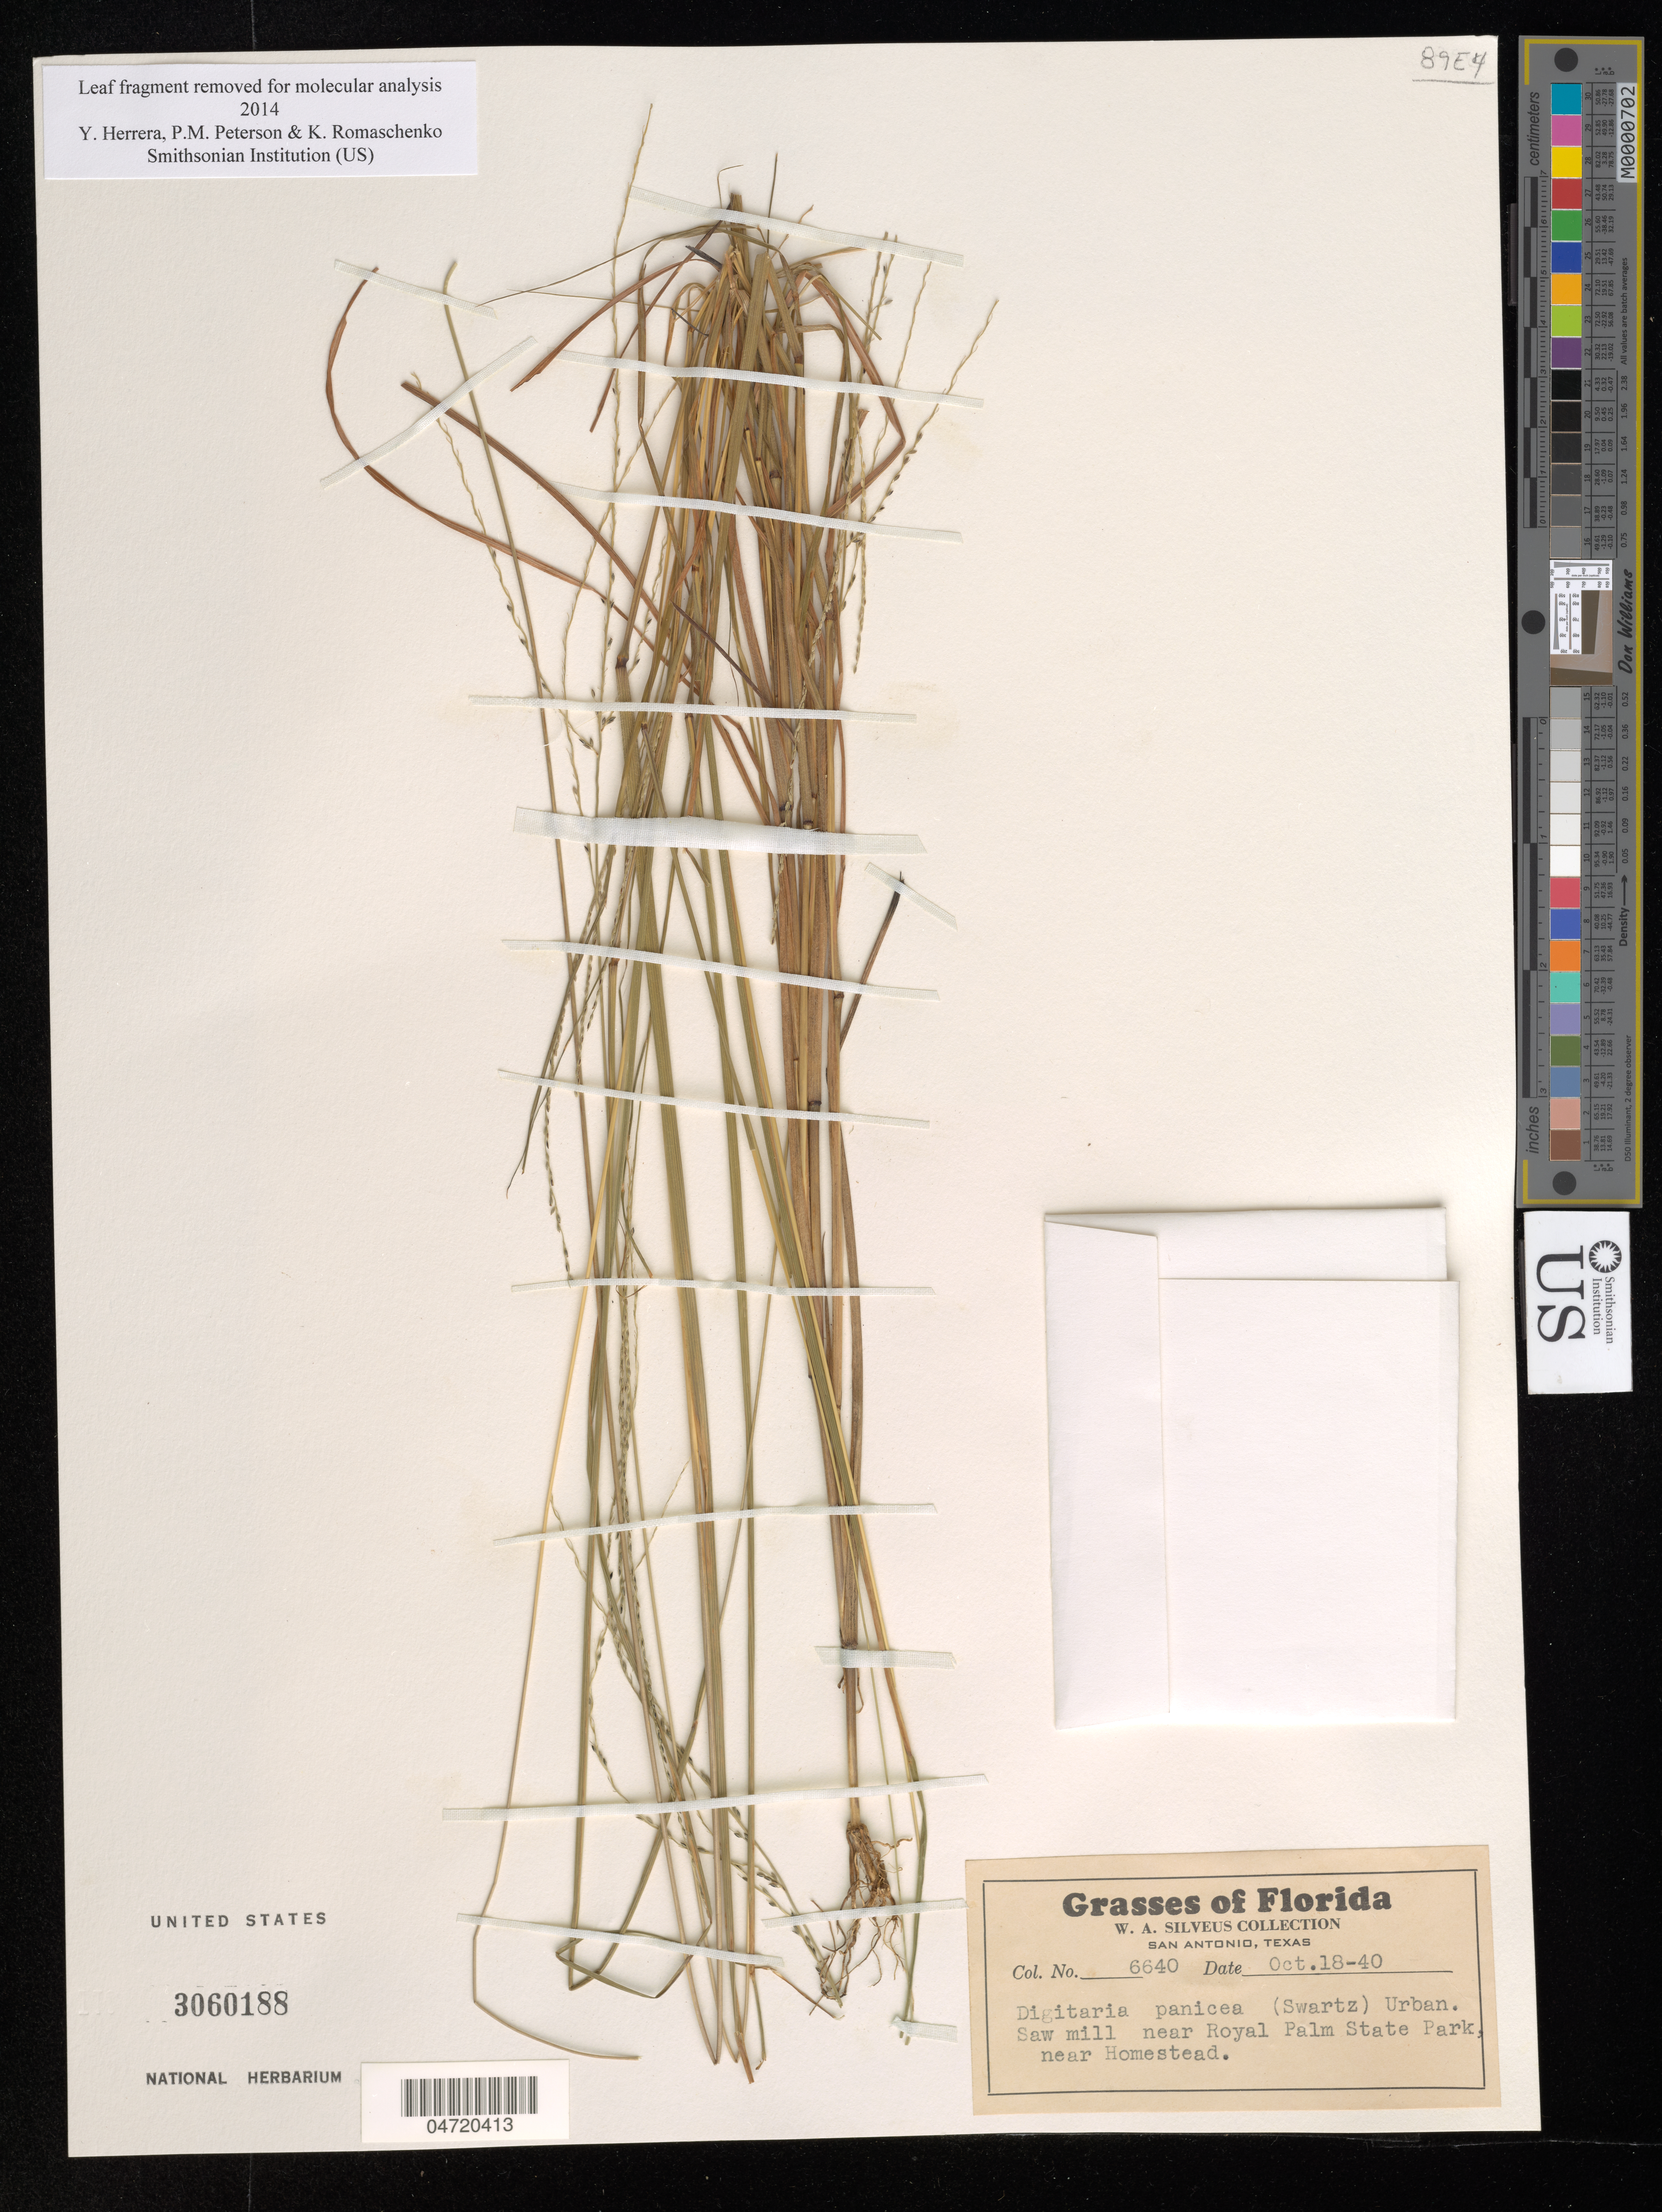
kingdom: Plantae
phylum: Tracheophyta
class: Liliopsida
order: Poales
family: Poaceae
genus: Digitaria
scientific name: Digitaria panicea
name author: (Sw.) Urb.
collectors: W. Silveus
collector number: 6640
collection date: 1940-10-18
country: United States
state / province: Florida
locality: Saw mill near Royal Palm State Park, near Homestead.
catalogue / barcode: US 3060188